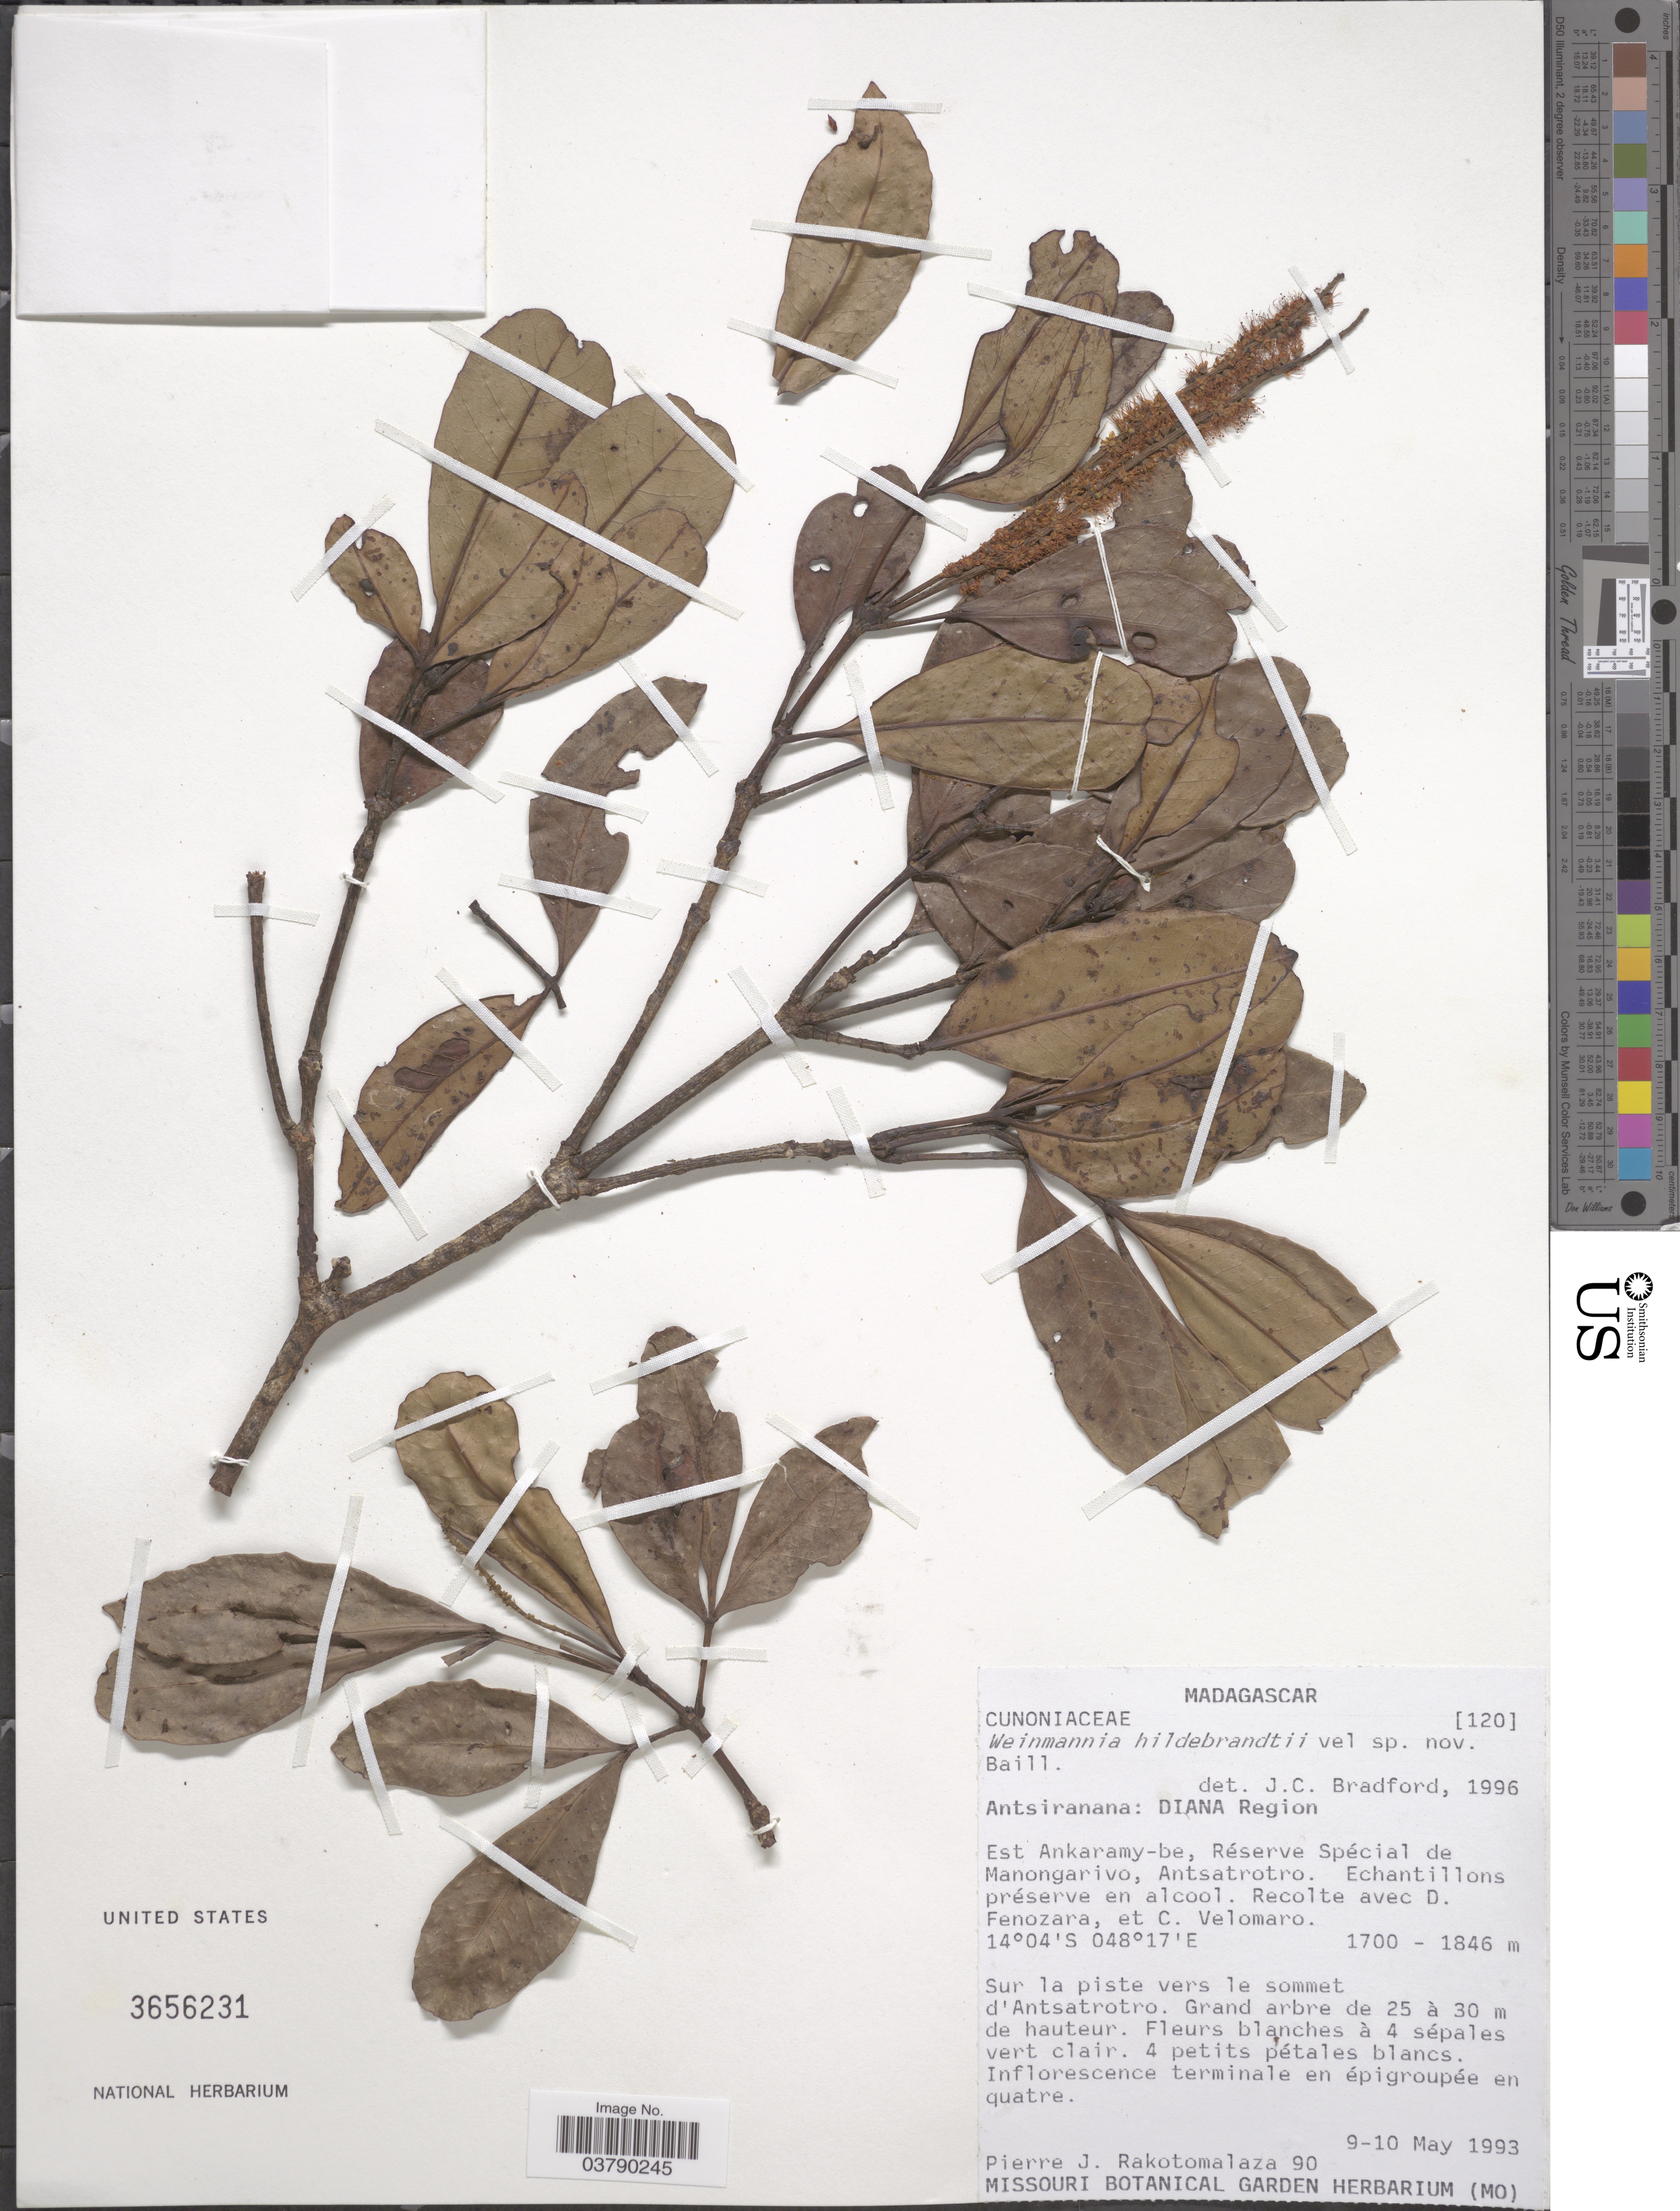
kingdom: Plantae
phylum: Tracheophyta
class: Magnoliopsida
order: Oxalidales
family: Cunoniaceae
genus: Pterophylla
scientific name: Pterophylla hildebrandtii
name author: (Baill.) J. Bradford & Z.S. Rogers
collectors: P. J. Rakotomalaza, D. Fenozara & C. Velomaro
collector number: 90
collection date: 1993-05-09/1993-05-10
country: Madagascar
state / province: Diana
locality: Diana Region. Est Ankaramy-be, Réserve Spécial de Manongarivo, Antsatrotro.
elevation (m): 1700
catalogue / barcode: US 3656231